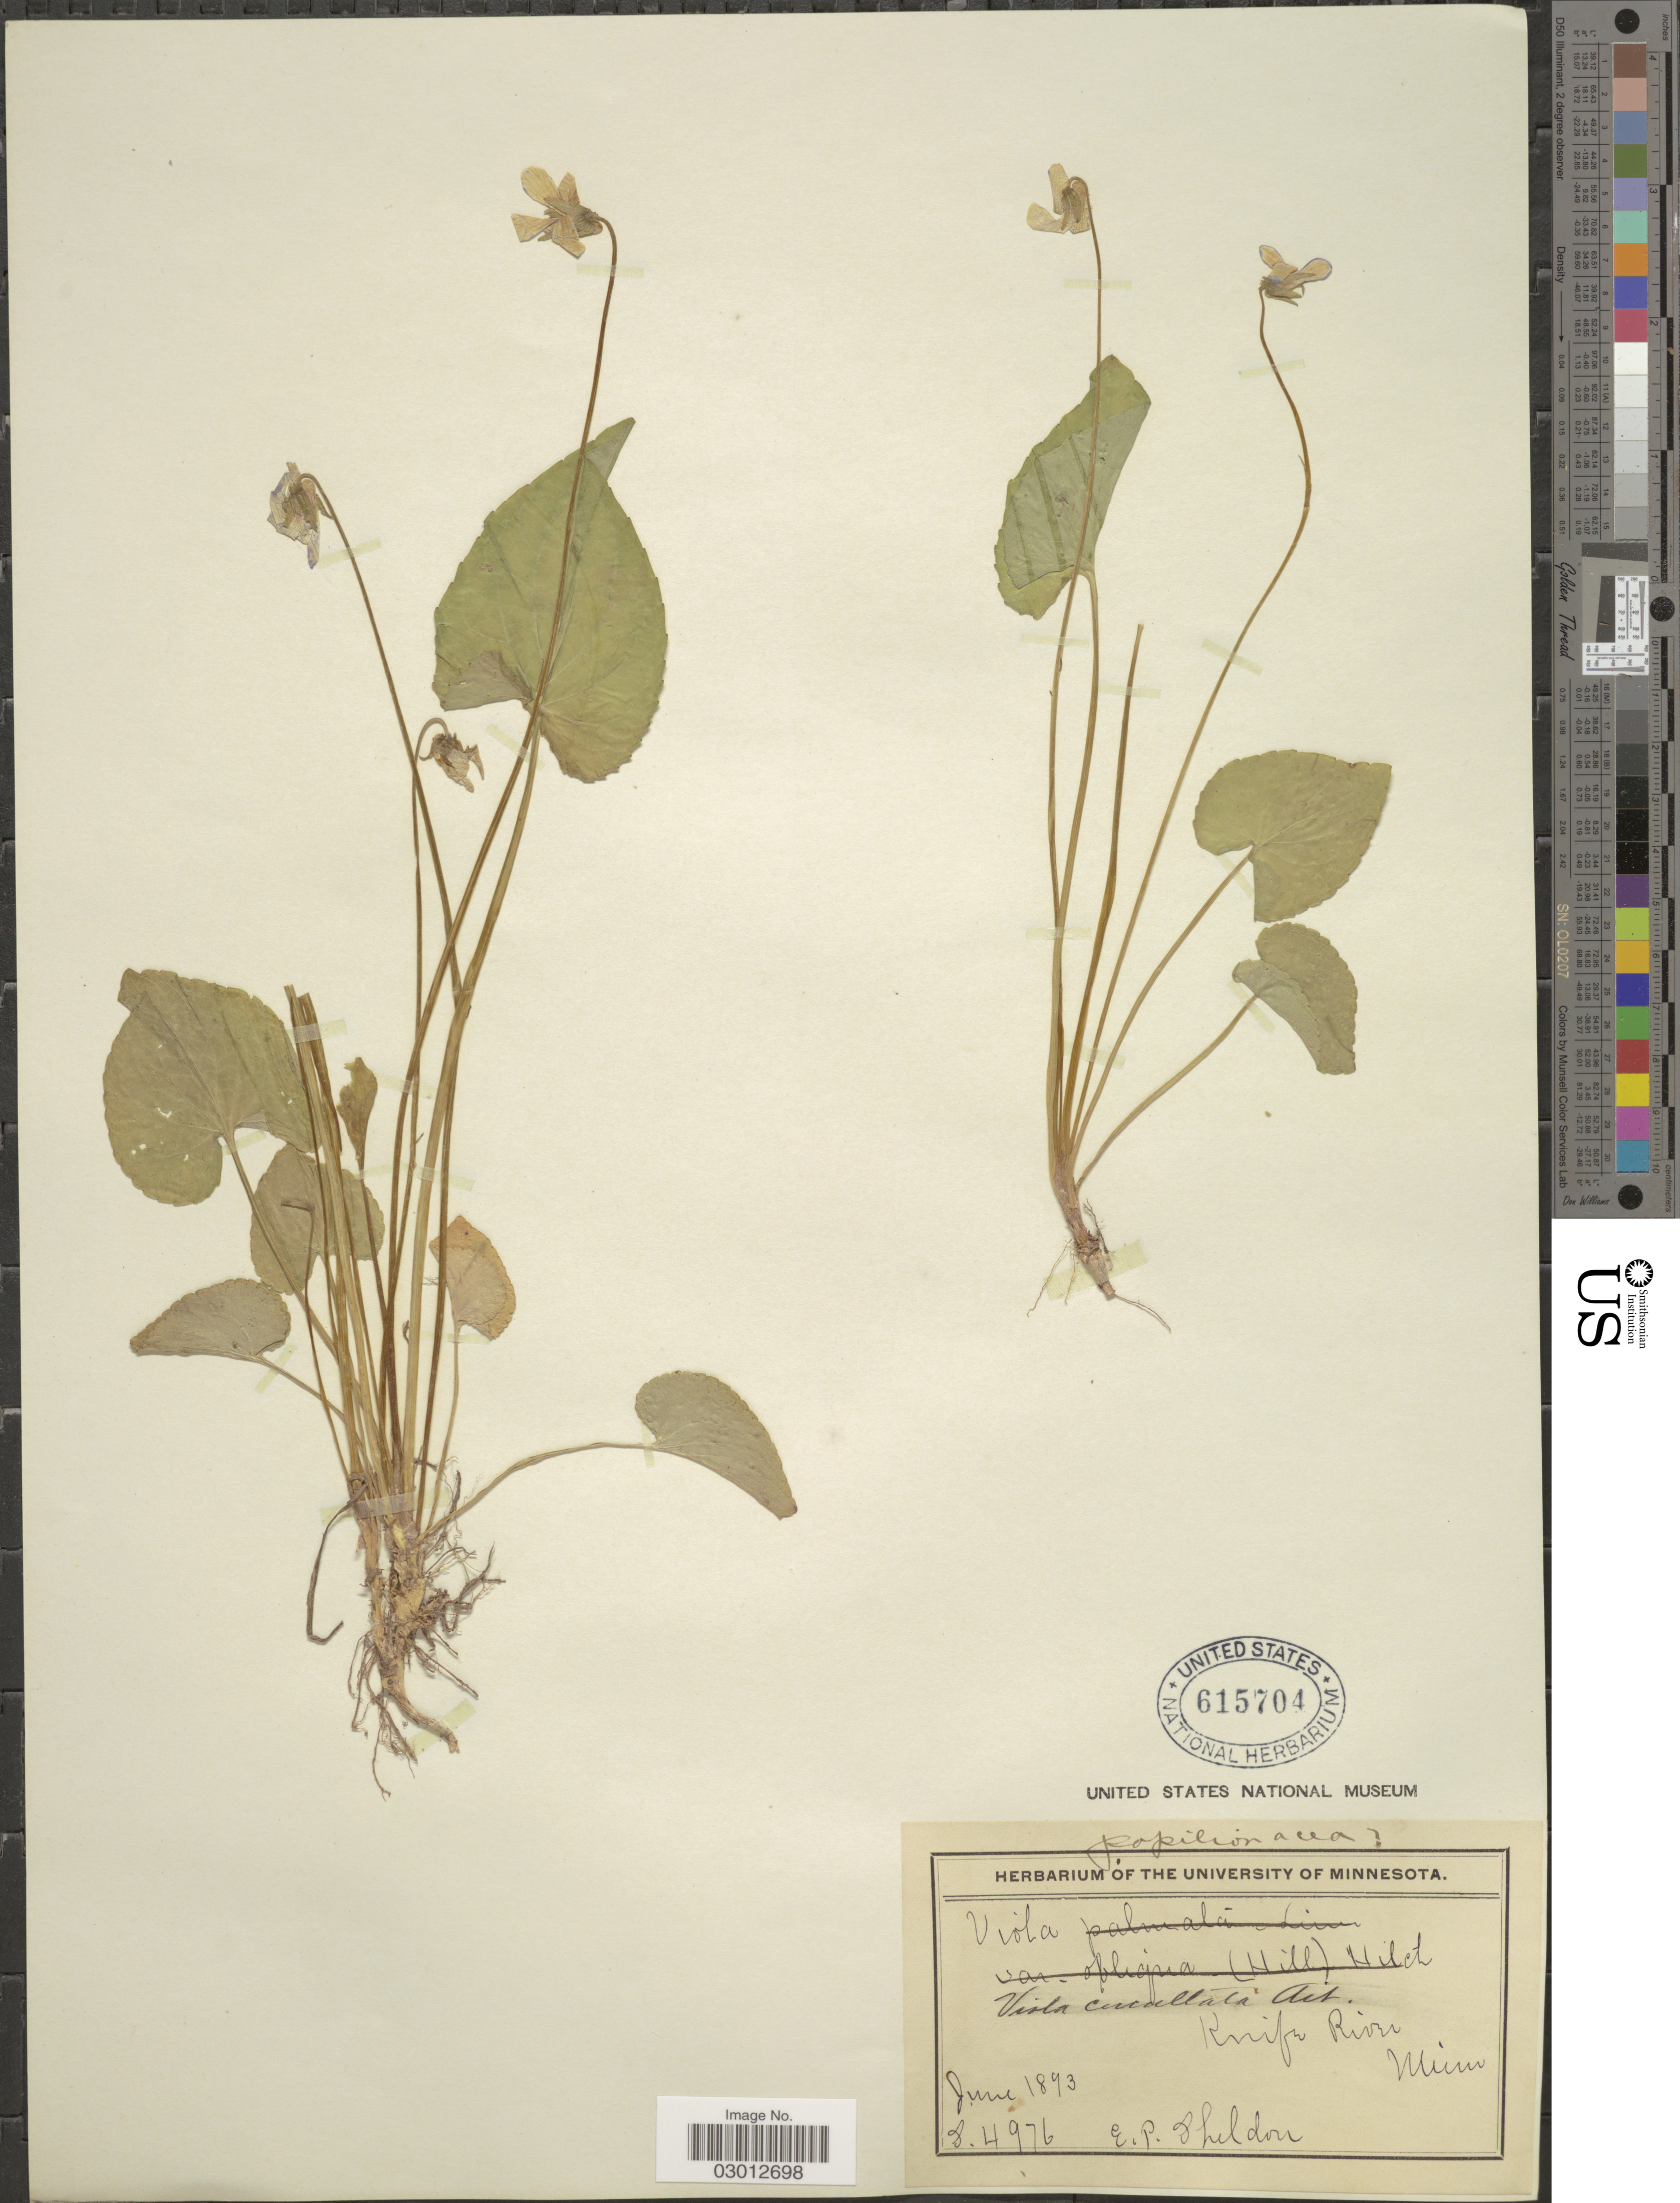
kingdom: Plantae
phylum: Tracheophyta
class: Magnoliopsida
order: Malpighiales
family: Violaceae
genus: Viola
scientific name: Viola papilionacea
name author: Pursh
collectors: E. P. Sheldon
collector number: S.4976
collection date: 1893-06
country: United States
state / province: Minnesota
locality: Knife River.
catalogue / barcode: US 615704